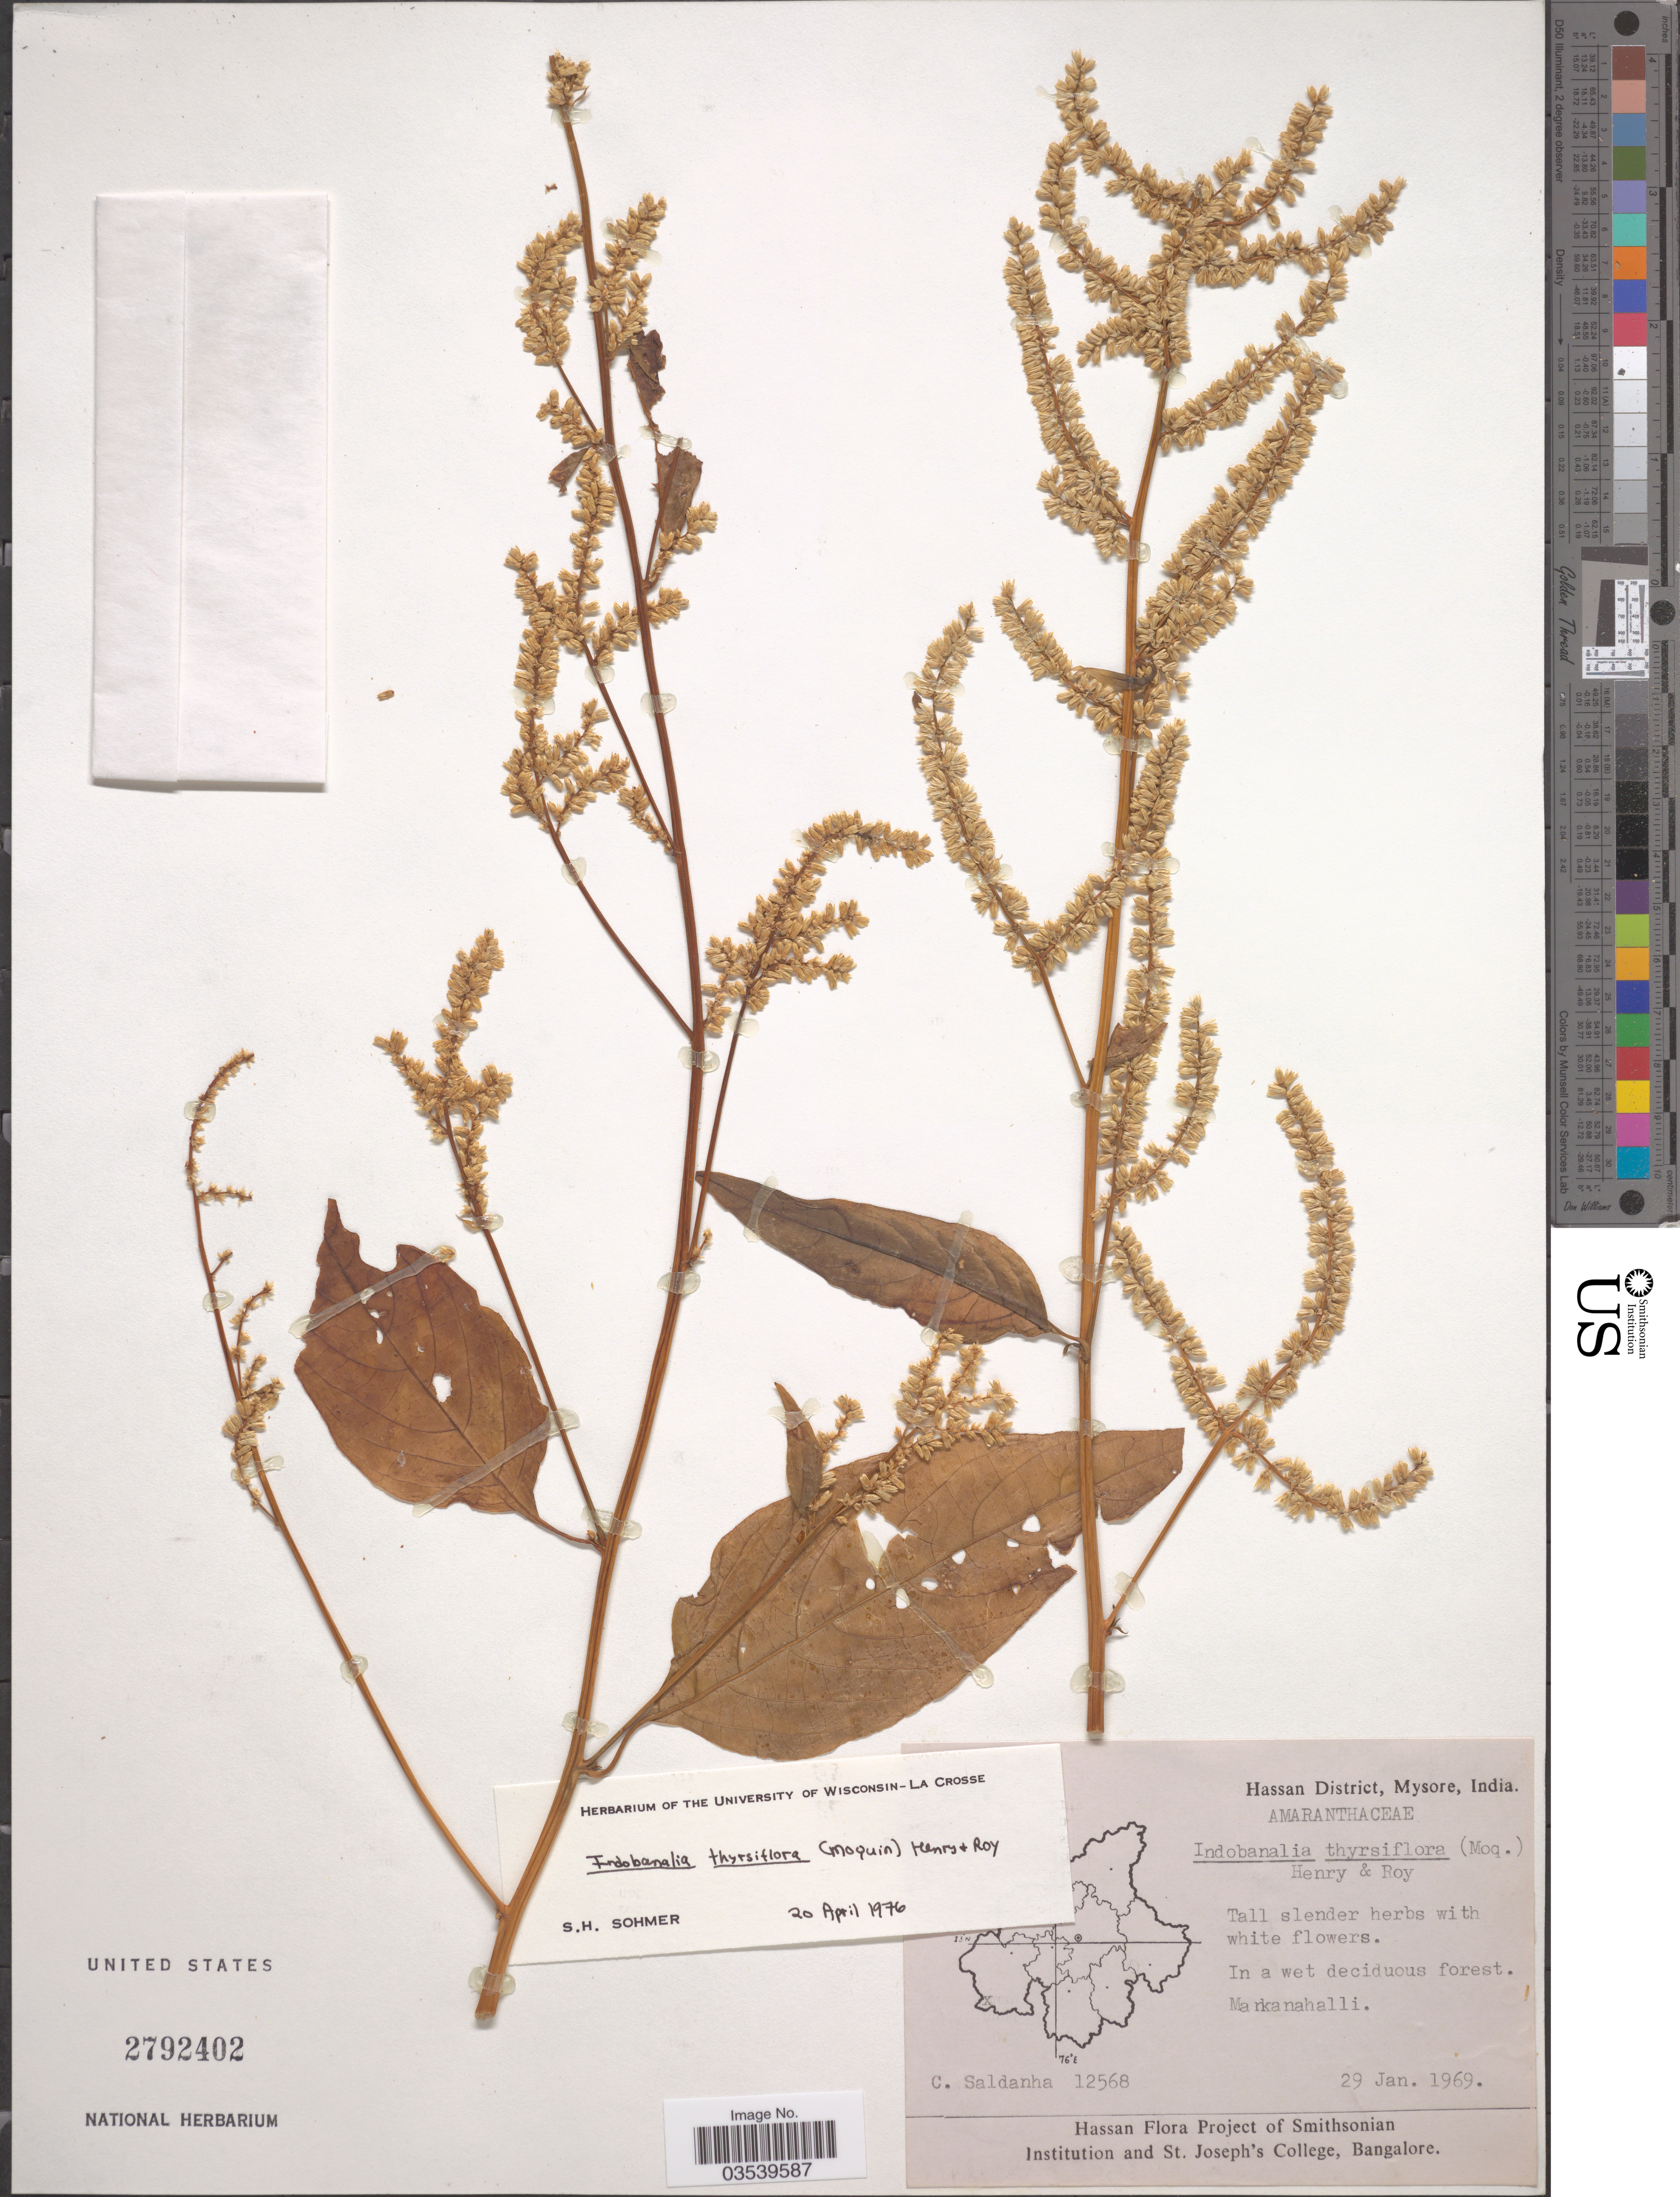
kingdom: Plantae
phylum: Tracheophyta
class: Magnoliopsida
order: Caryophyllales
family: Amaranthaceae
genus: Indobanalia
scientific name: Indobanalia thyrsiflora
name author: (Moq.) A. N. Henry & B. Roy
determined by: Sohmer, S. H.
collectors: C. Saldanha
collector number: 12568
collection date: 1969-01-29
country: India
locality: Hassan District, Mysore. Markanahalli.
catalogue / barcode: US 2792402